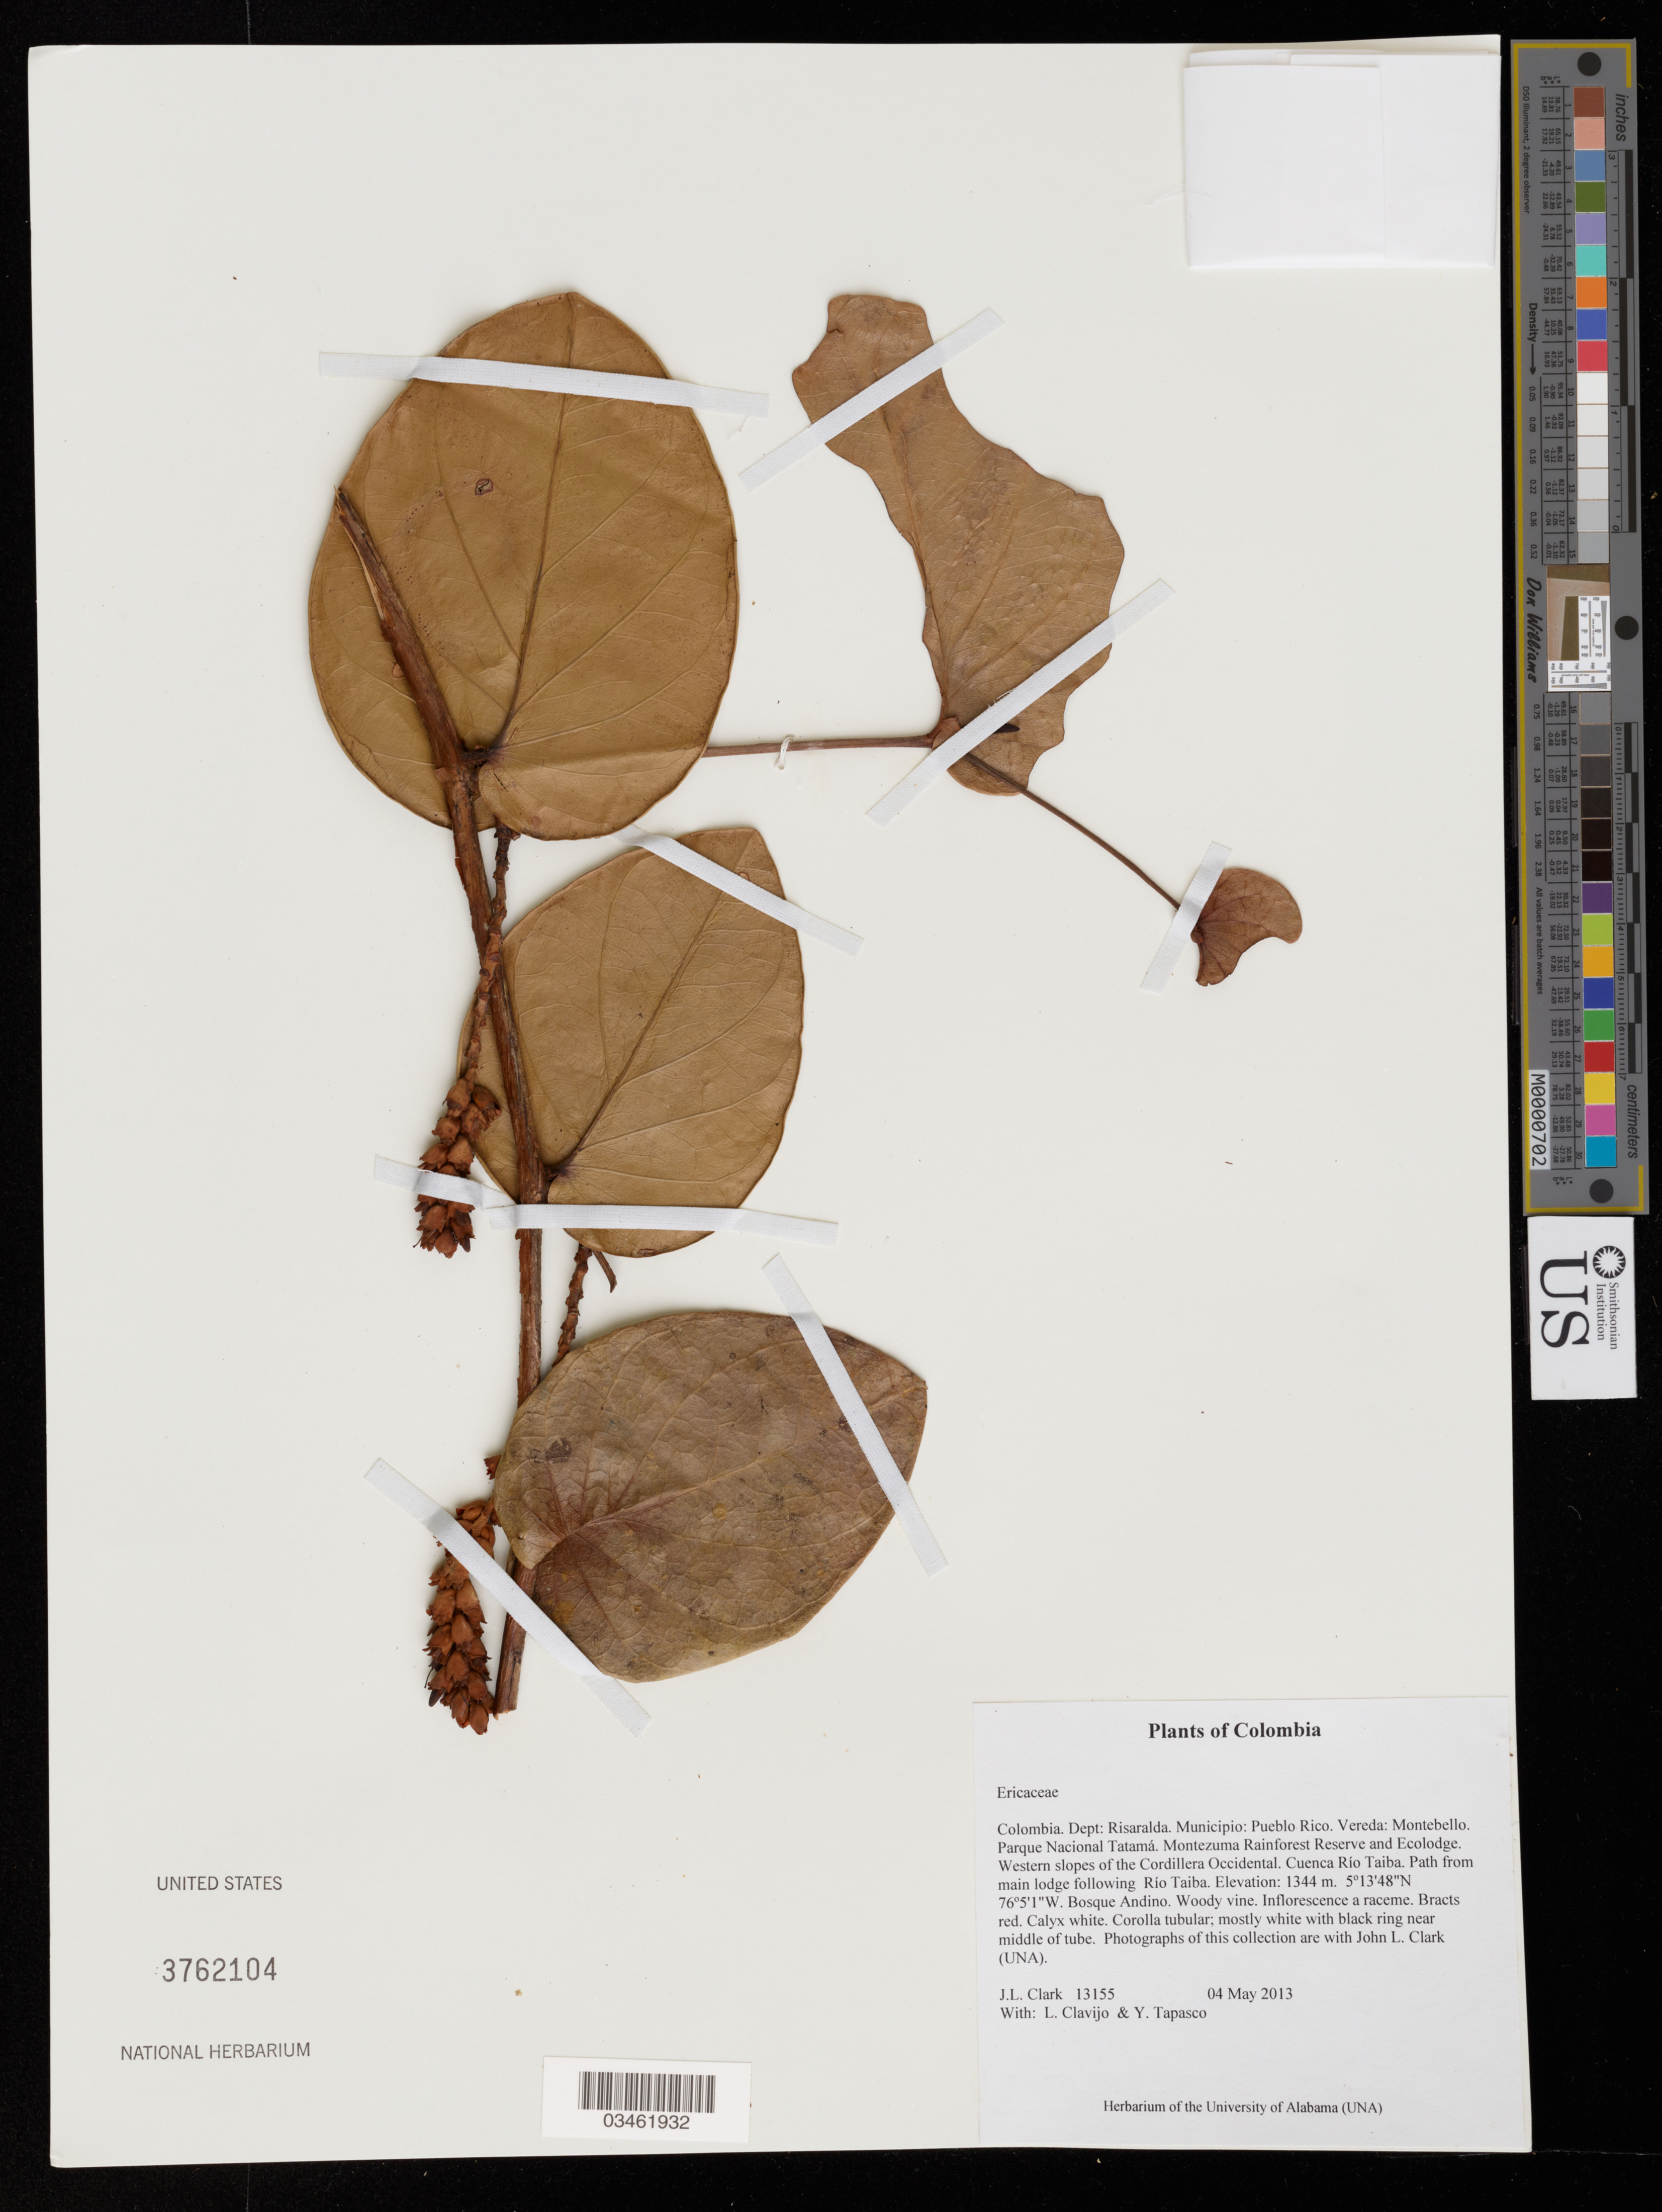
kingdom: Plantae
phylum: Tracheophyta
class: Magnoliopsida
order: Ericales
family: Ericaceae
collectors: J. L. Clark, L. Clavijo & Y. Tapasco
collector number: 13155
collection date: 2013-05-04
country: Colombia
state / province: Risaralda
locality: Dept: Risaralda. Municipio: Pueblo Rico. Vereda: Montebello. Parque Nacional Tatamá. Montezuma Rainforest Reserve and Ecolodge. Western slopes of the Cordillera Occidental. Cuenca Río Taiba. Path from main lodge following Río Taiba.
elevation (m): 1344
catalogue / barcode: US 3762104